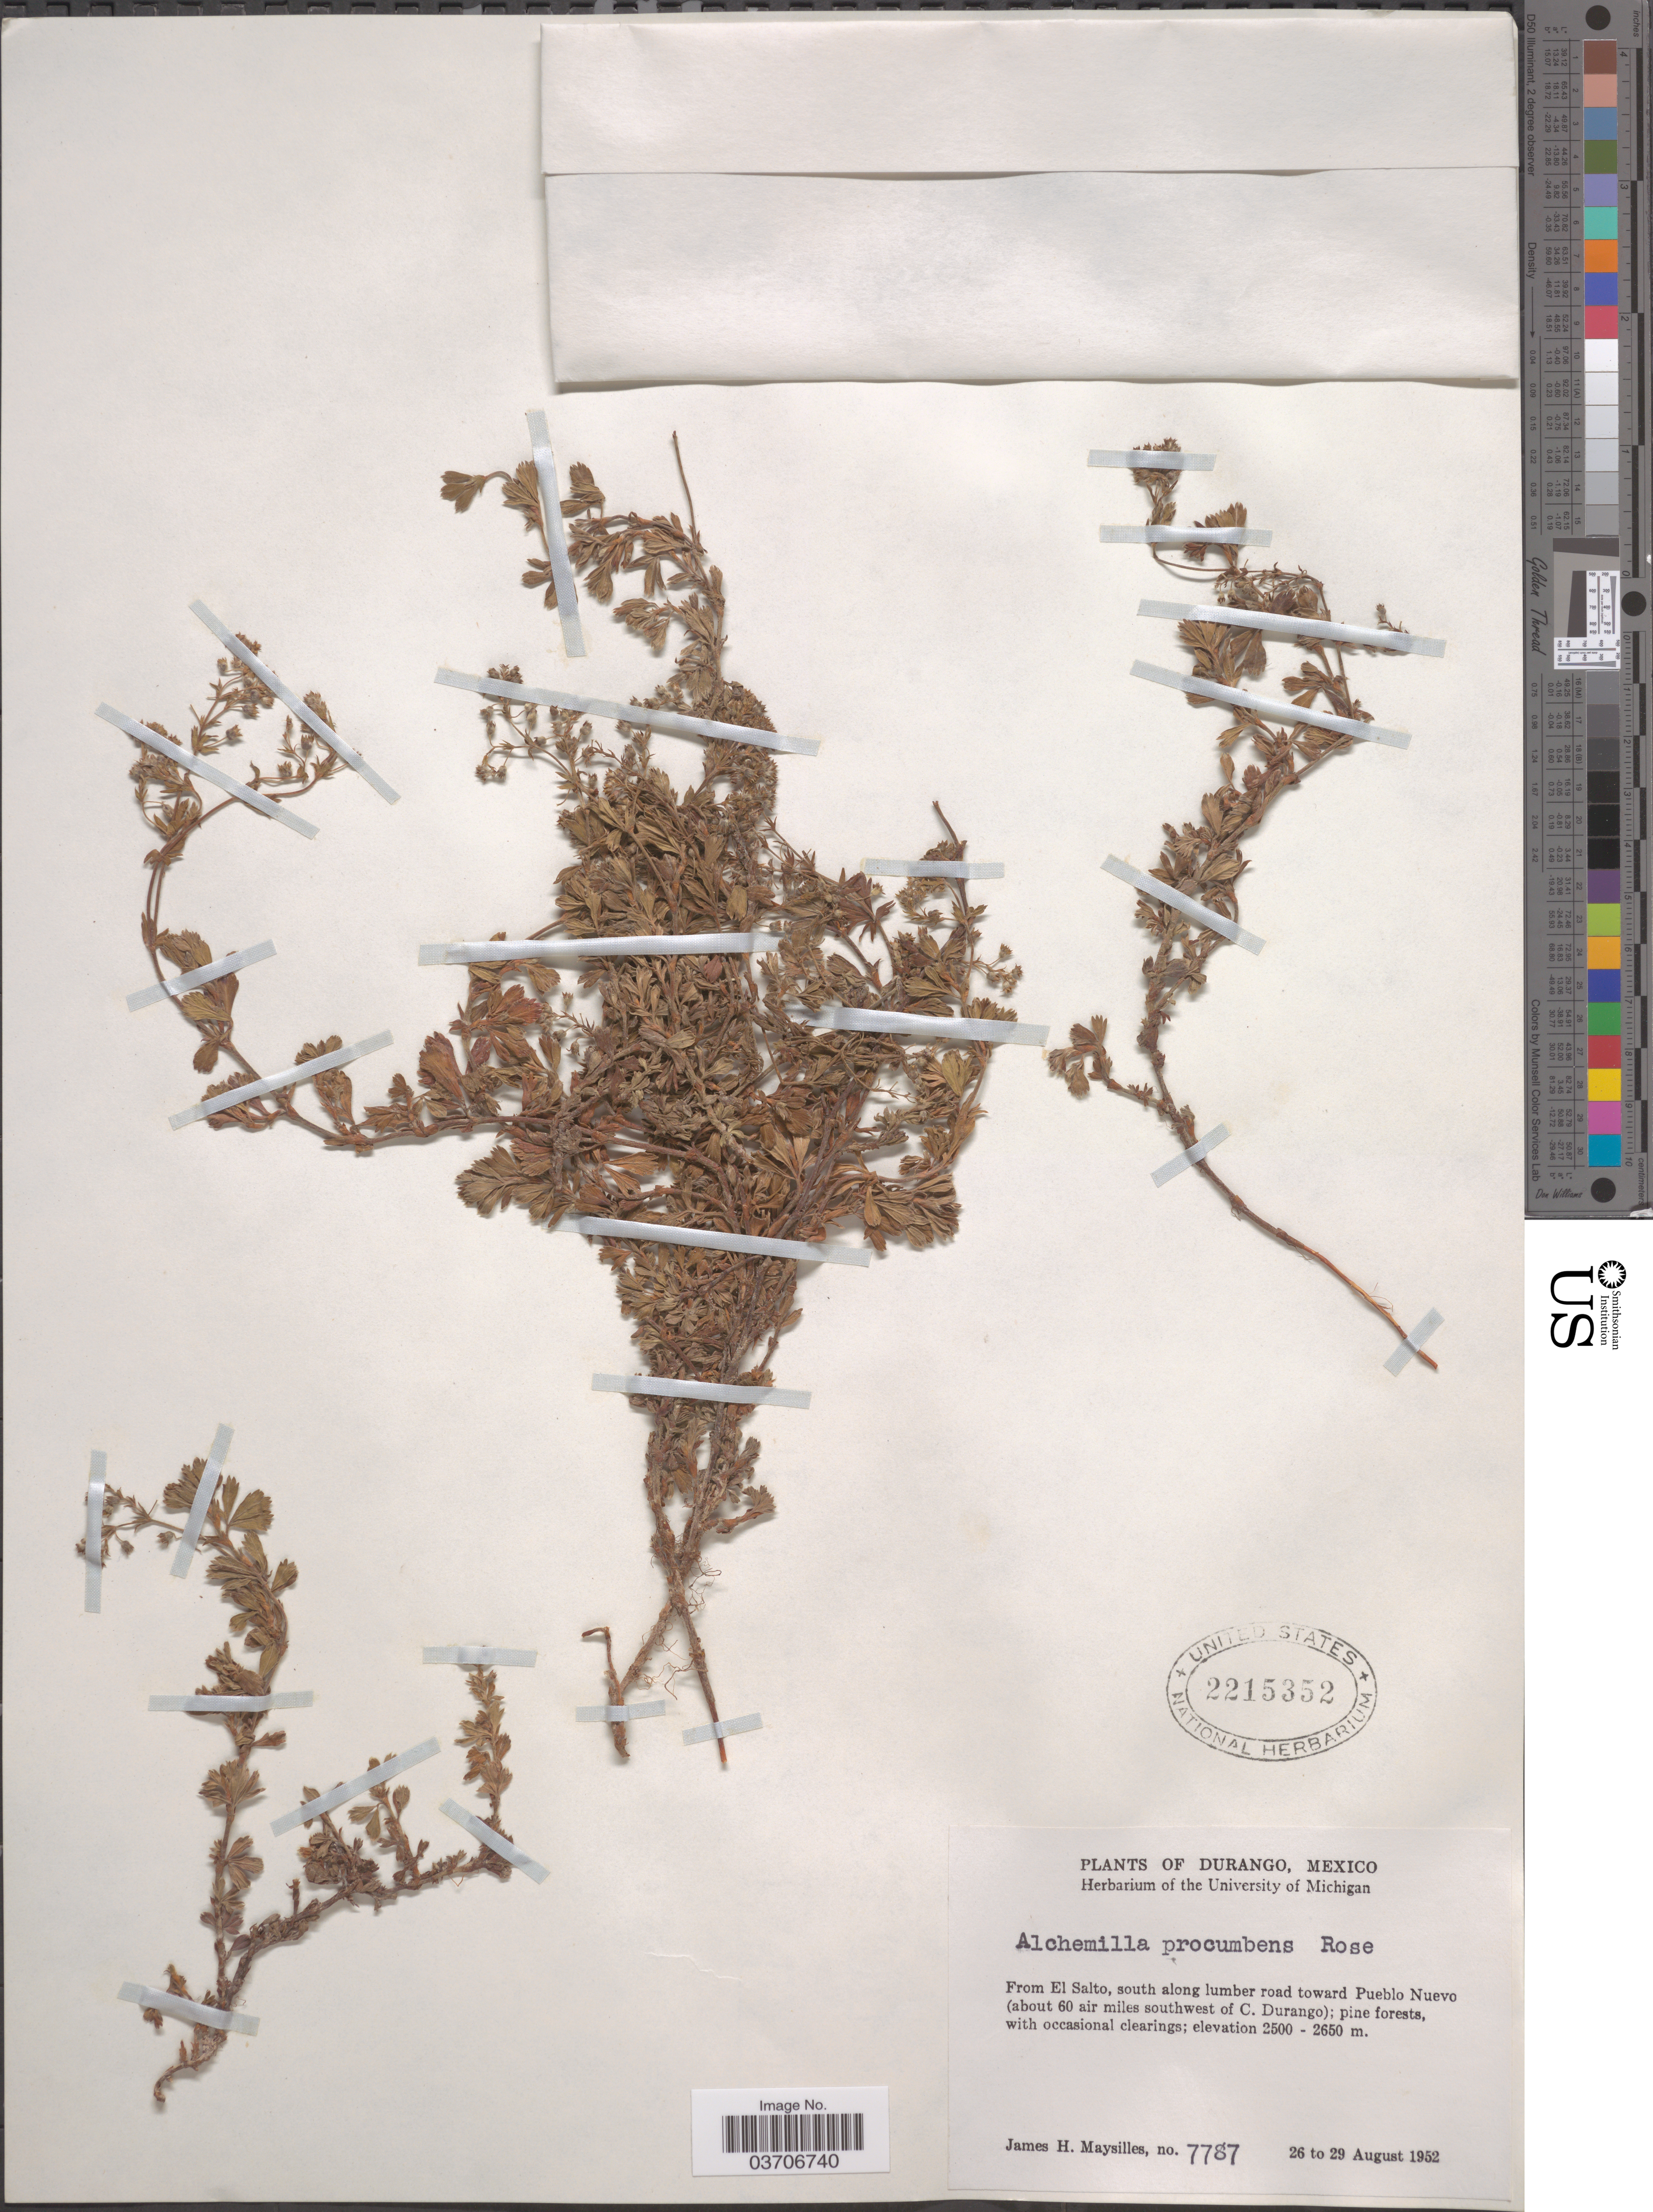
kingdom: Plantae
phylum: Tracheophyta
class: Magnoliopsida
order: Rosales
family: Rosaceae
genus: Lachemilla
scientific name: Lachemilla procumbens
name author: (Rose) Rydb.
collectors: J. Maysilles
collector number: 7787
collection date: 1952-08-26/1952-08-29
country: Mexico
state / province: Durango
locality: From El Salto, south along lumber road toward Pueblo Nuevo (about 60 air miles southwest of C. Durango).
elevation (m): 2500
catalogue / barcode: US 2215352